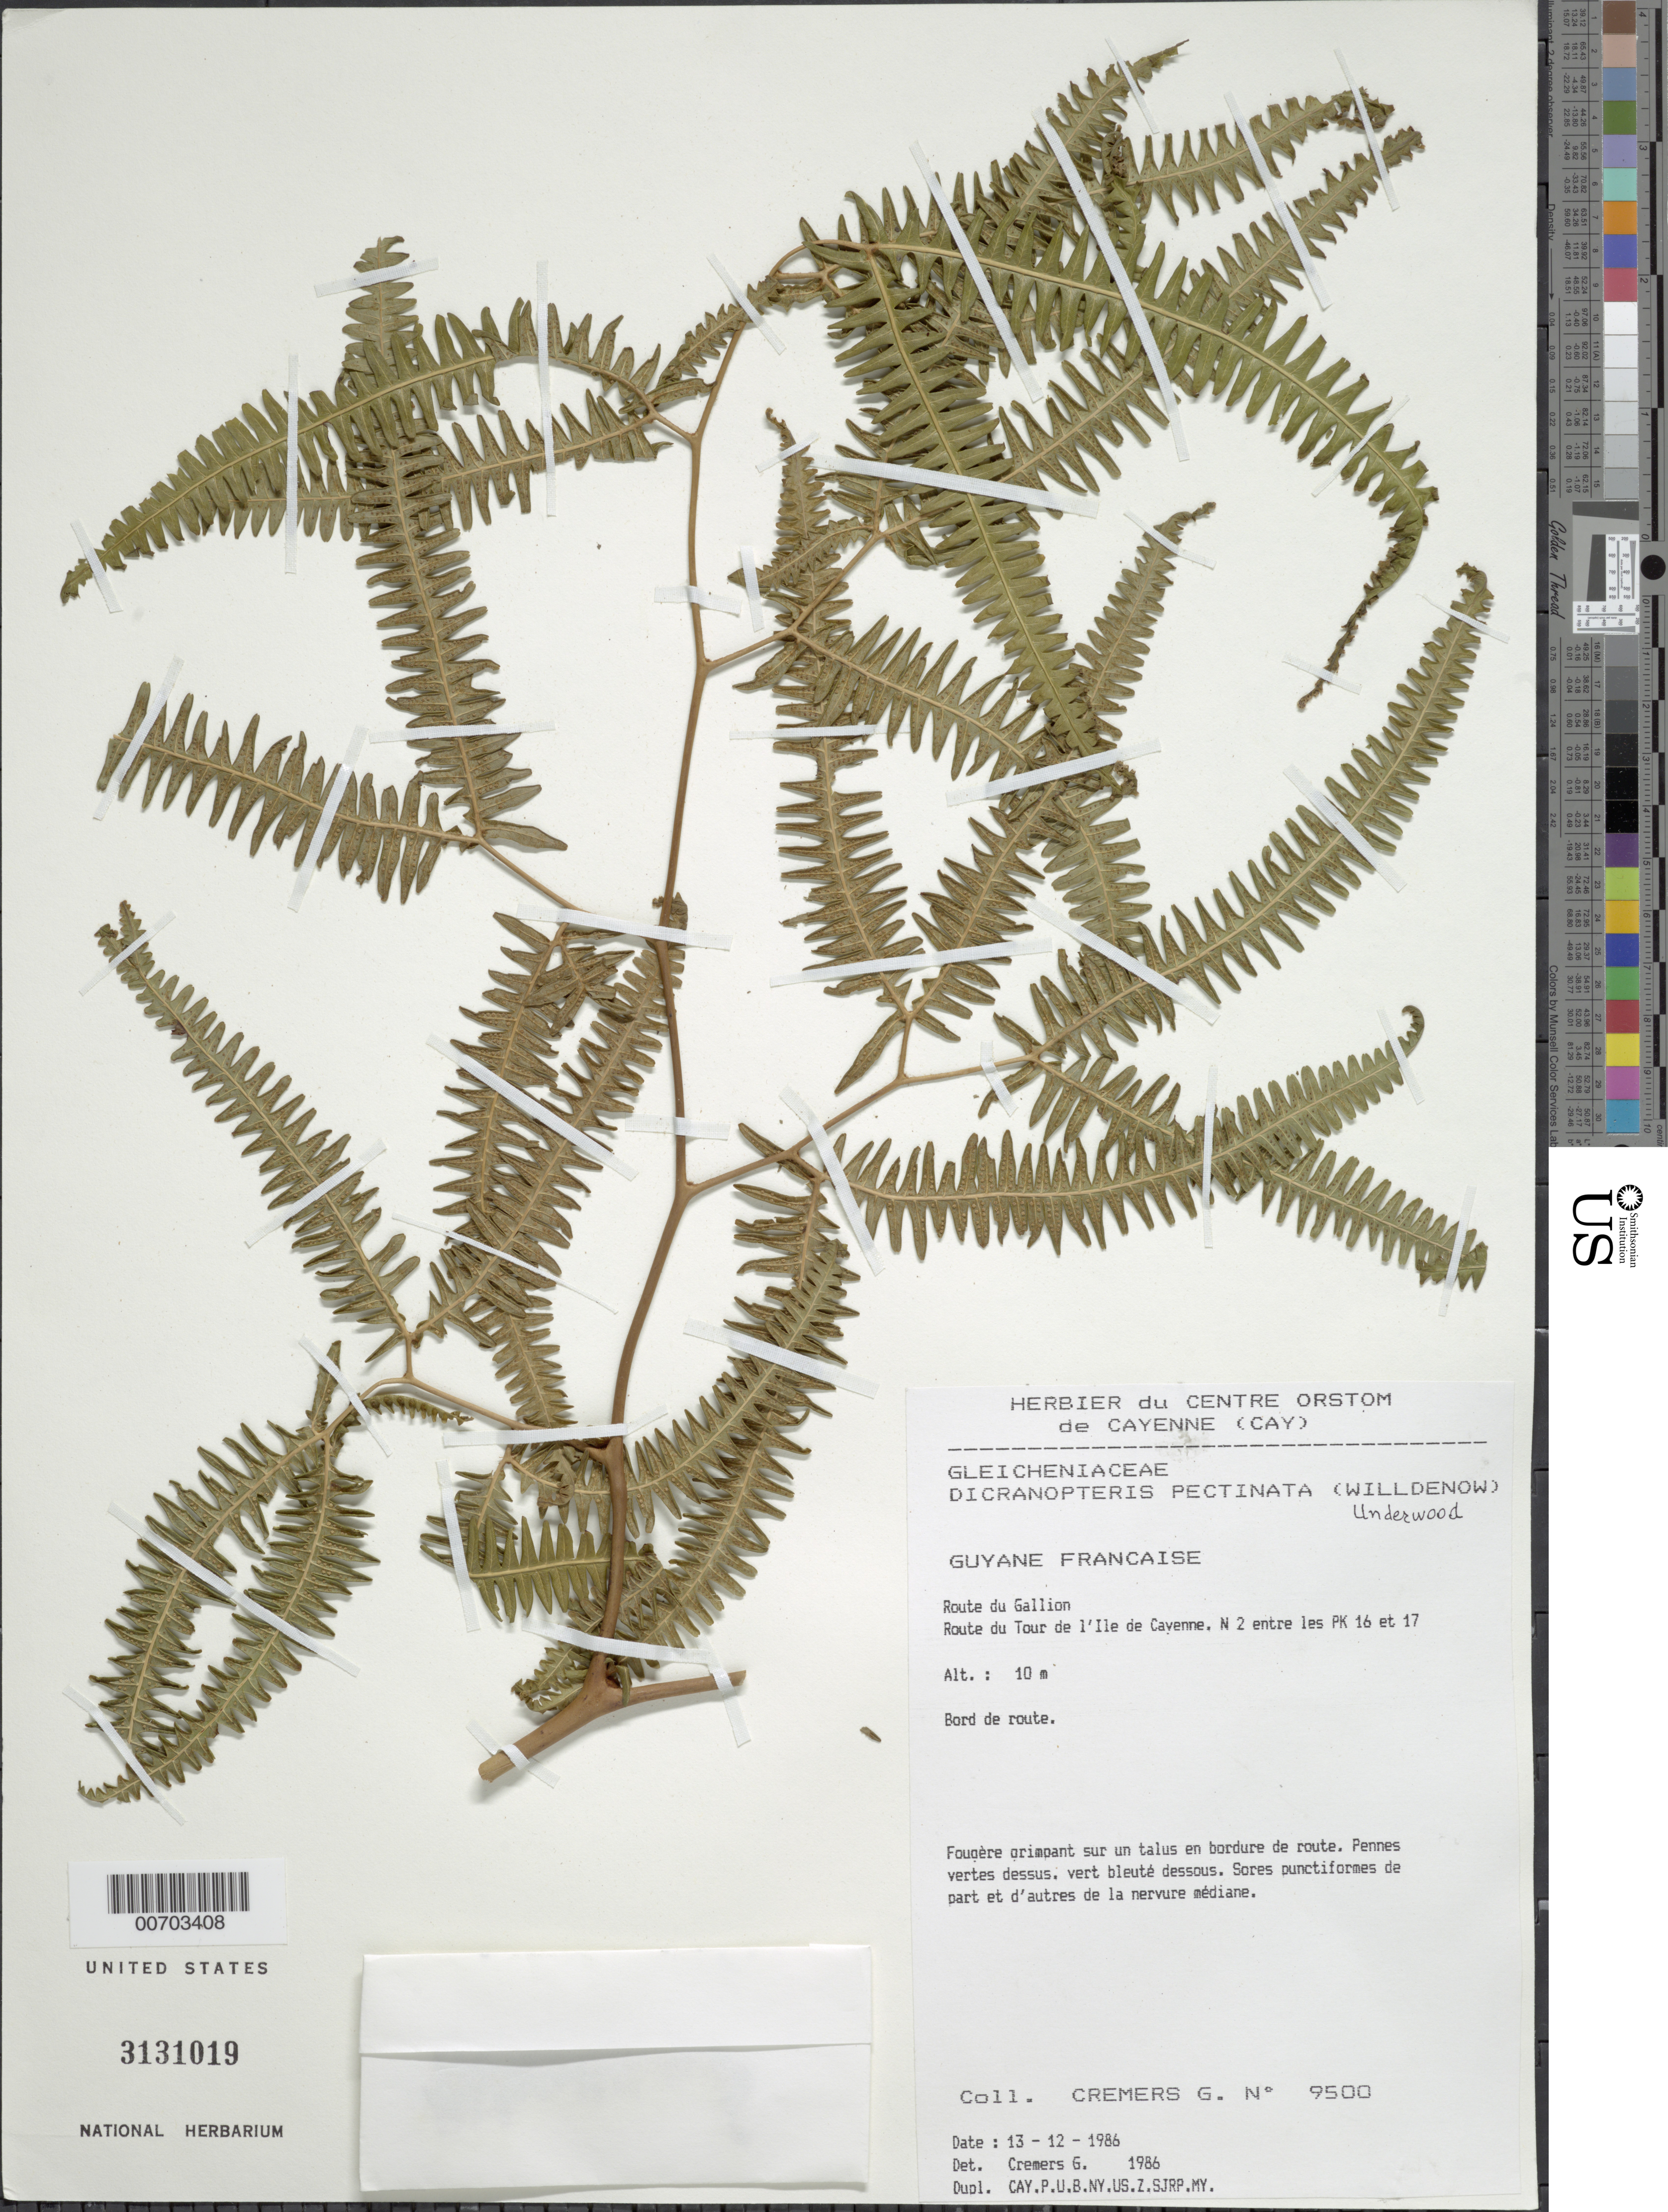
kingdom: Plantae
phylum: Tracheophyta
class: Polypodiopsida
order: Gleicheniales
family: Gleicheniaceae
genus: Gleichenella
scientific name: Gleichenella pectinata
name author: (Willd.) Ching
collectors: G. Cremers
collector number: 9500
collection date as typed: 13-Dec-86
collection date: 1986-12-13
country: French Guiana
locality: Ile de Cayenne, route du Gallion, N2 entre PK 16-17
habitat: Roadside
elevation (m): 10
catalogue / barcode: US 3131019